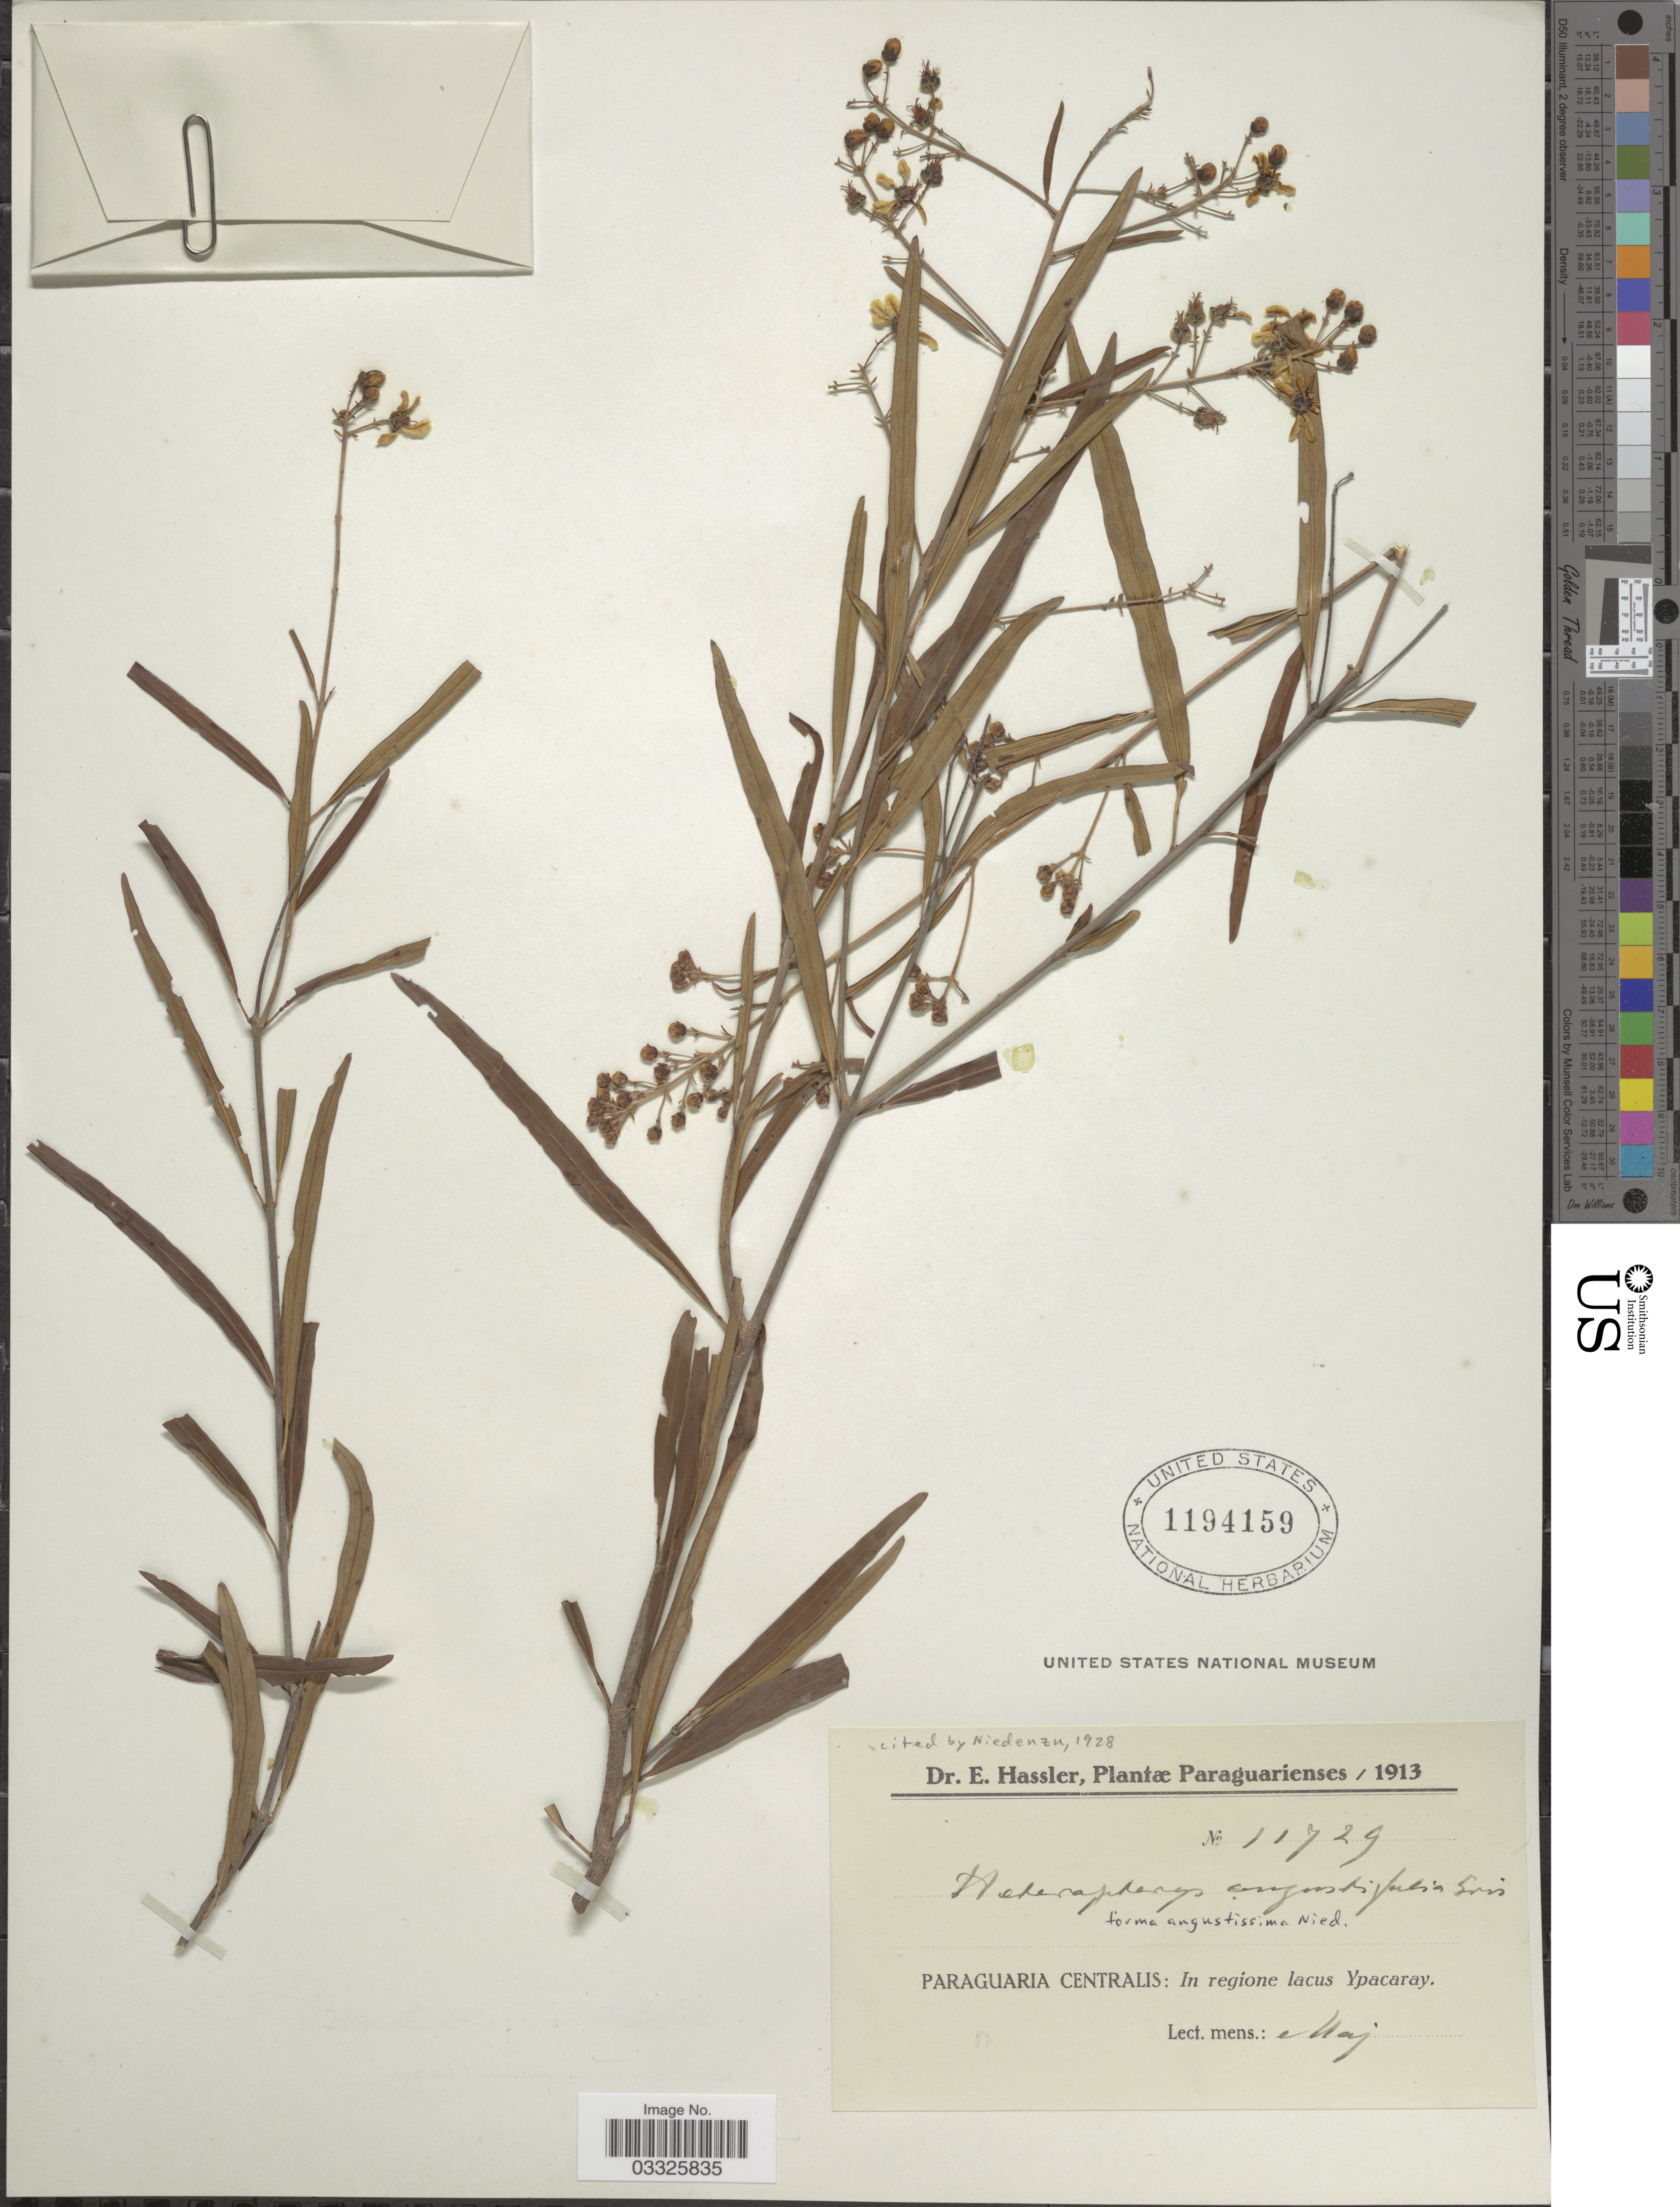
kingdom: Plantae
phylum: Tracheophyta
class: Magnoliopsida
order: Malpighiales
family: Malpighiaceae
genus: Heteropterys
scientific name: Heteropterys angustifolia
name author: Griseb.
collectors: E. Hassler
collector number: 11729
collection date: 1913-05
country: Paraguay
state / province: Paraguari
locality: Paraguaria Centralis: In regione lacus Ypacaray.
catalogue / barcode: US 1194159